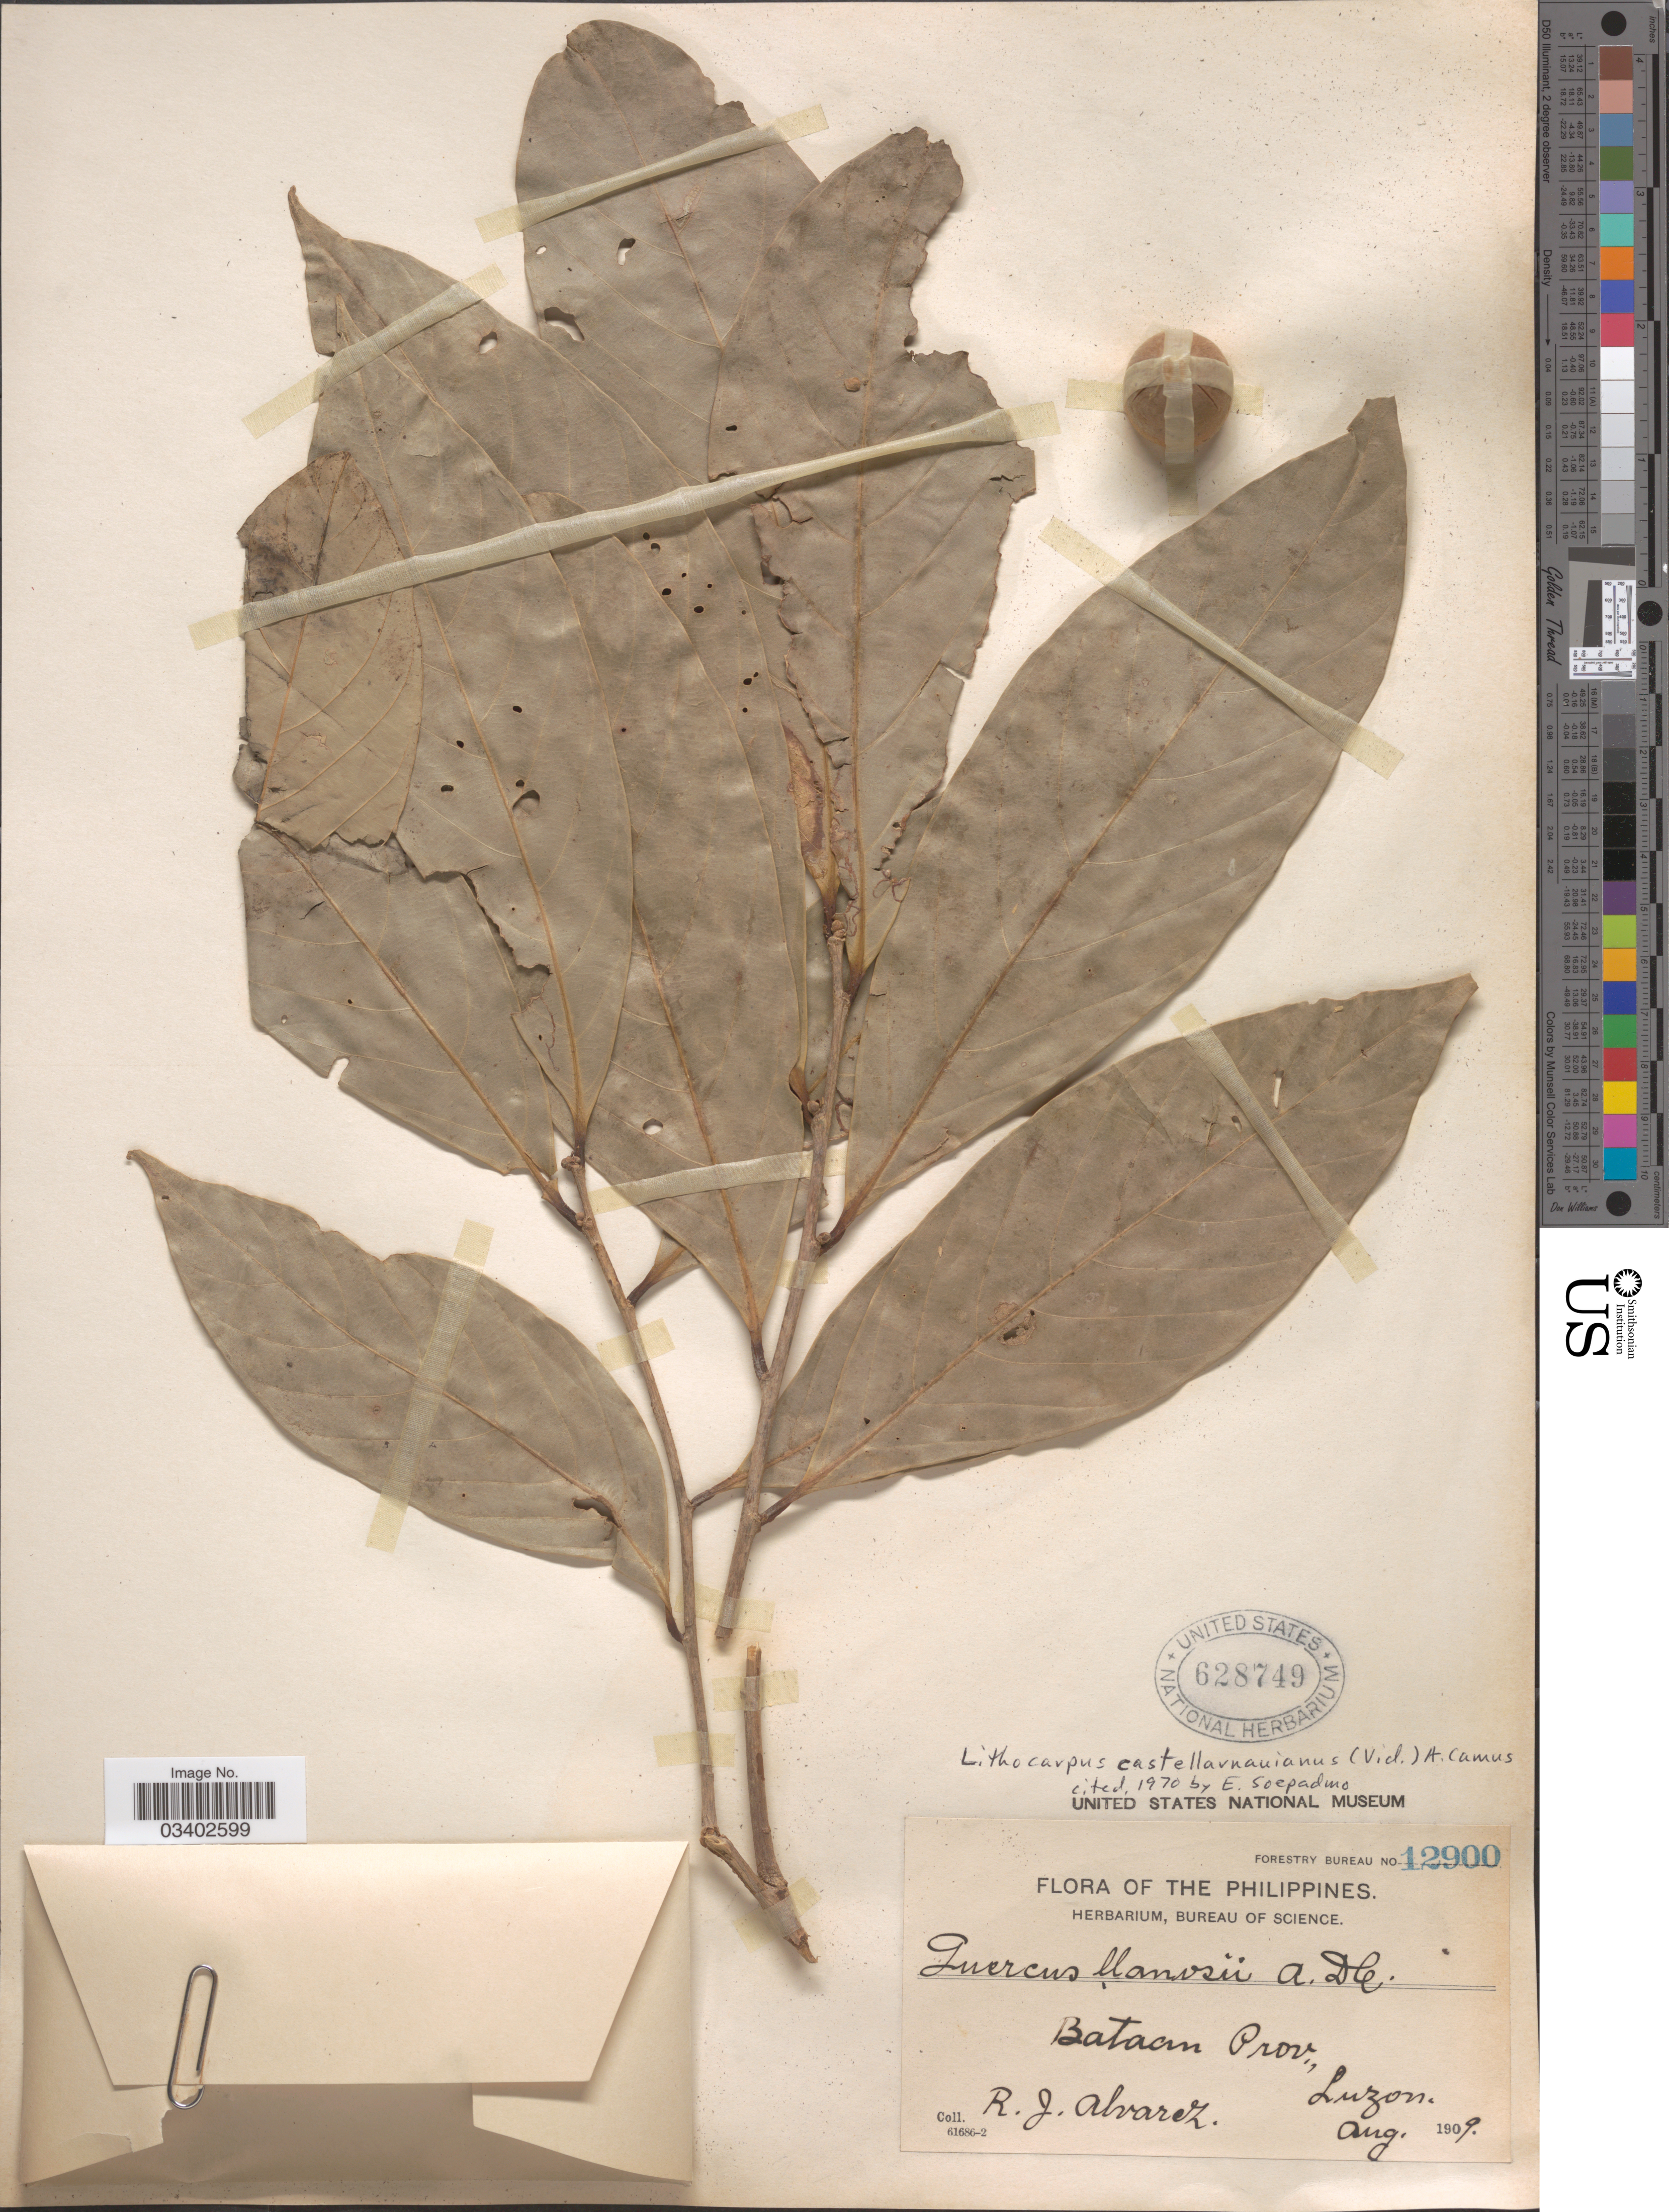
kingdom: Plantae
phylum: Tracheophyta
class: Magnoliopsida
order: Fagales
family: Fagaceae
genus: Lithocarpus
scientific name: Lithocarpus castellarnauianus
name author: (Lindl. & Wall.) A. Camus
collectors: R. Alvarez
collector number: Forestry Bureau 12900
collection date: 1909-08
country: Philippines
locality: Bataan Prov., Luzon.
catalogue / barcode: US 628749